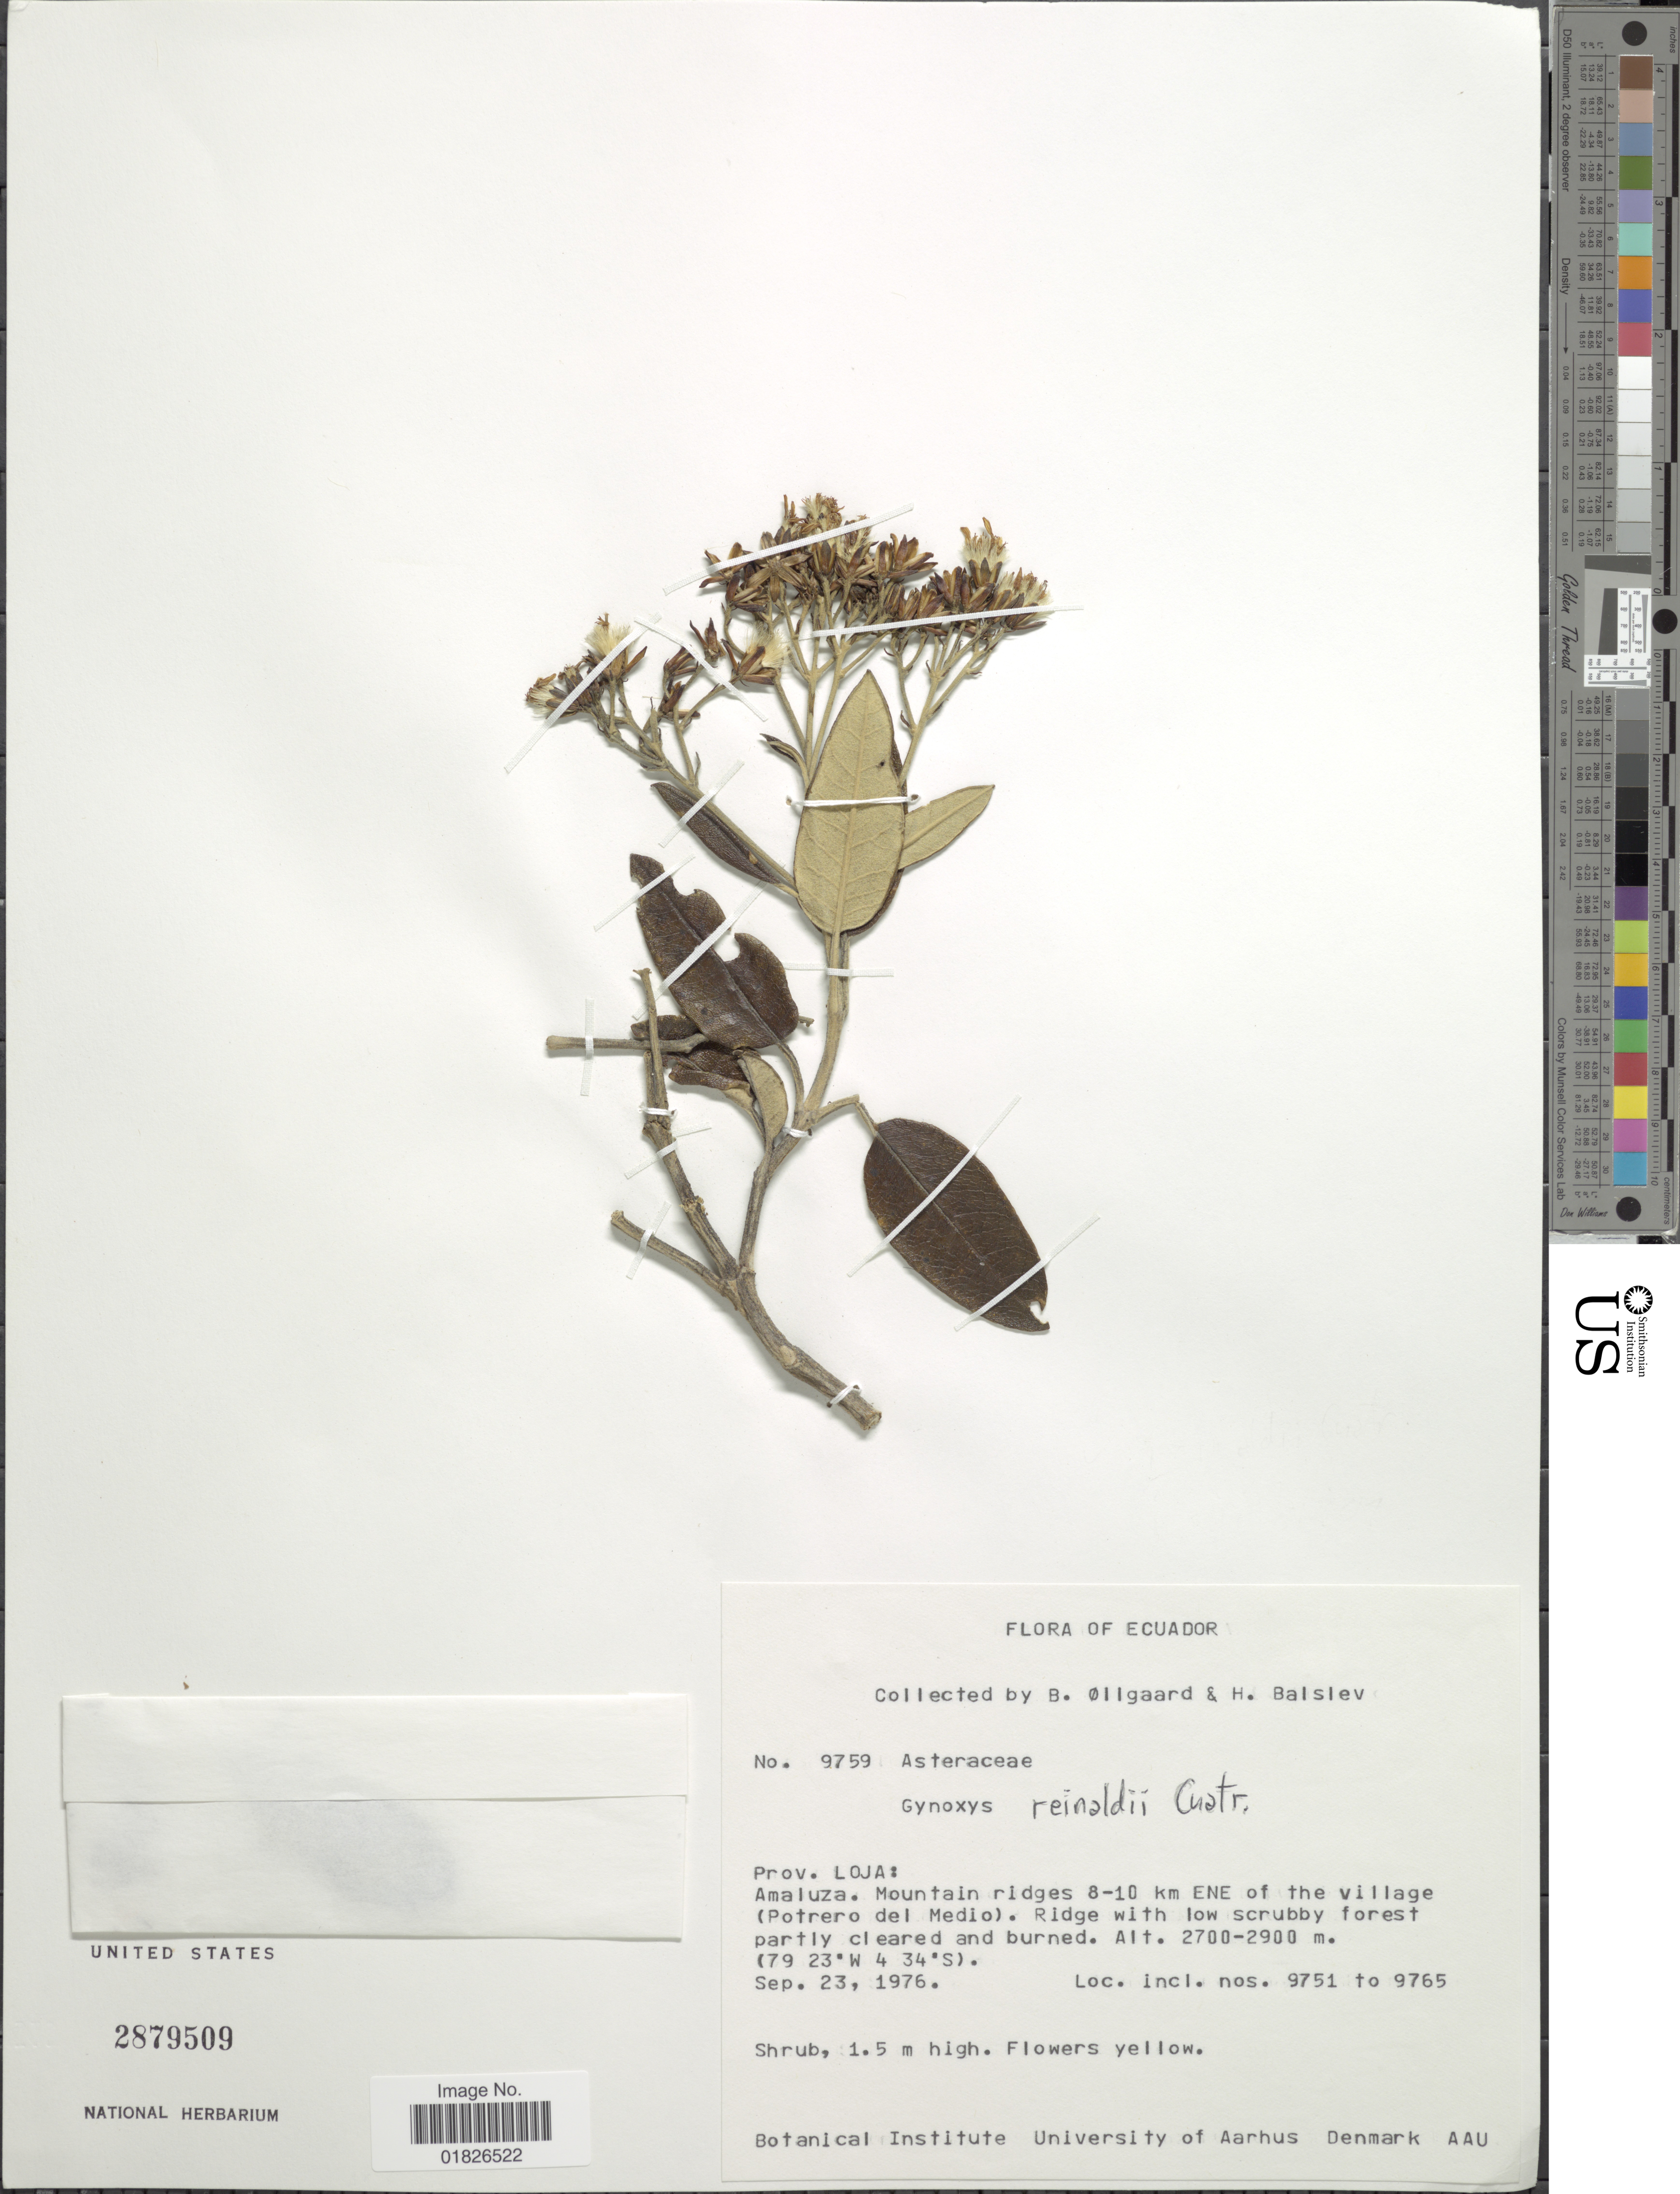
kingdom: Plantae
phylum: Tracheophyta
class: Magnoliopsida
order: Asterales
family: Asteraceae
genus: Gynoxys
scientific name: Gynoxys reinaldi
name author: Cuatrec.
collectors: B. Øllgaard & H. Balslev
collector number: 9759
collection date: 1976-09-23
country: Ecuador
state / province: Loja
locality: Amaluza, Mountain ridges 8-10 km ENE of the village (Potrero del Medio)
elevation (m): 2700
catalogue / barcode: US 2879509